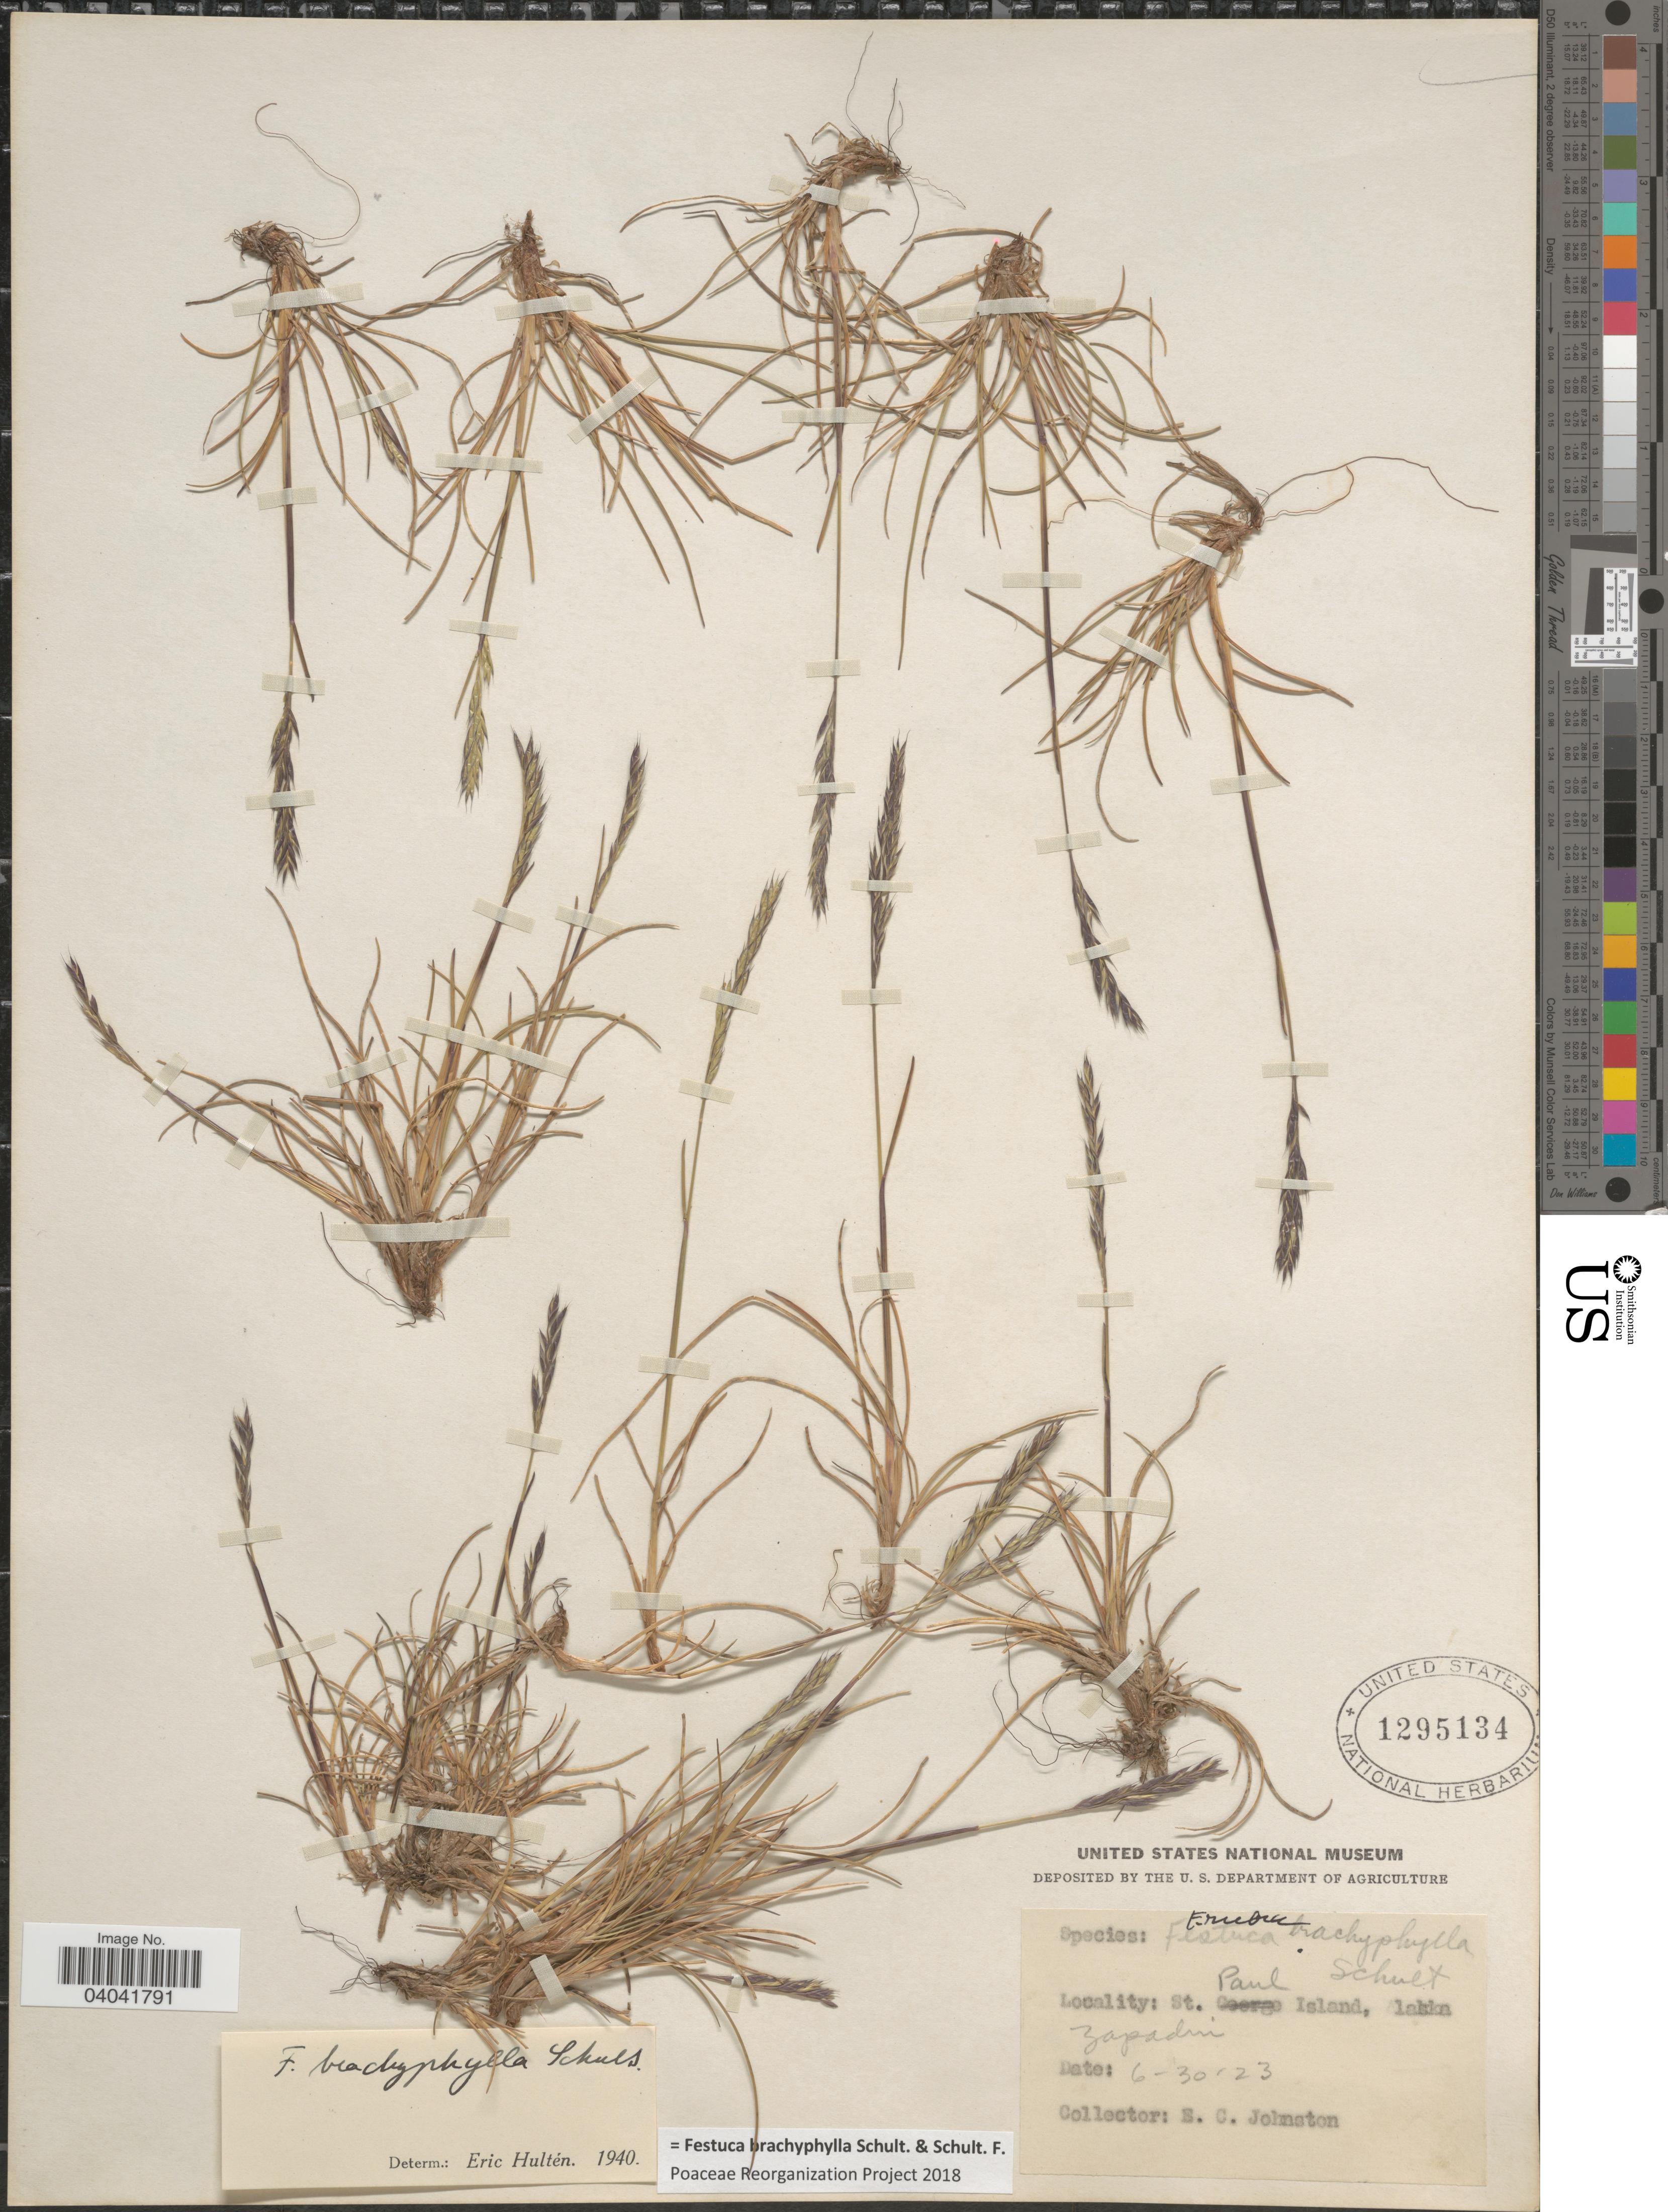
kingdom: Plantae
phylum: Tracheophyta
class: Liliopsida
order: Poales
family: Poaceae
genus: Festuca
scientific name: Festuca brachyphylla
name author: Schult. & Schult. f.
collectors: E. C. Johnston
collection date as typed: Transcribed d/m/y: 30/6/23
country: United States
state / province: Alaska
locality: St. Paul Island. Zapadin.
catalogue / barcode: US 1295134